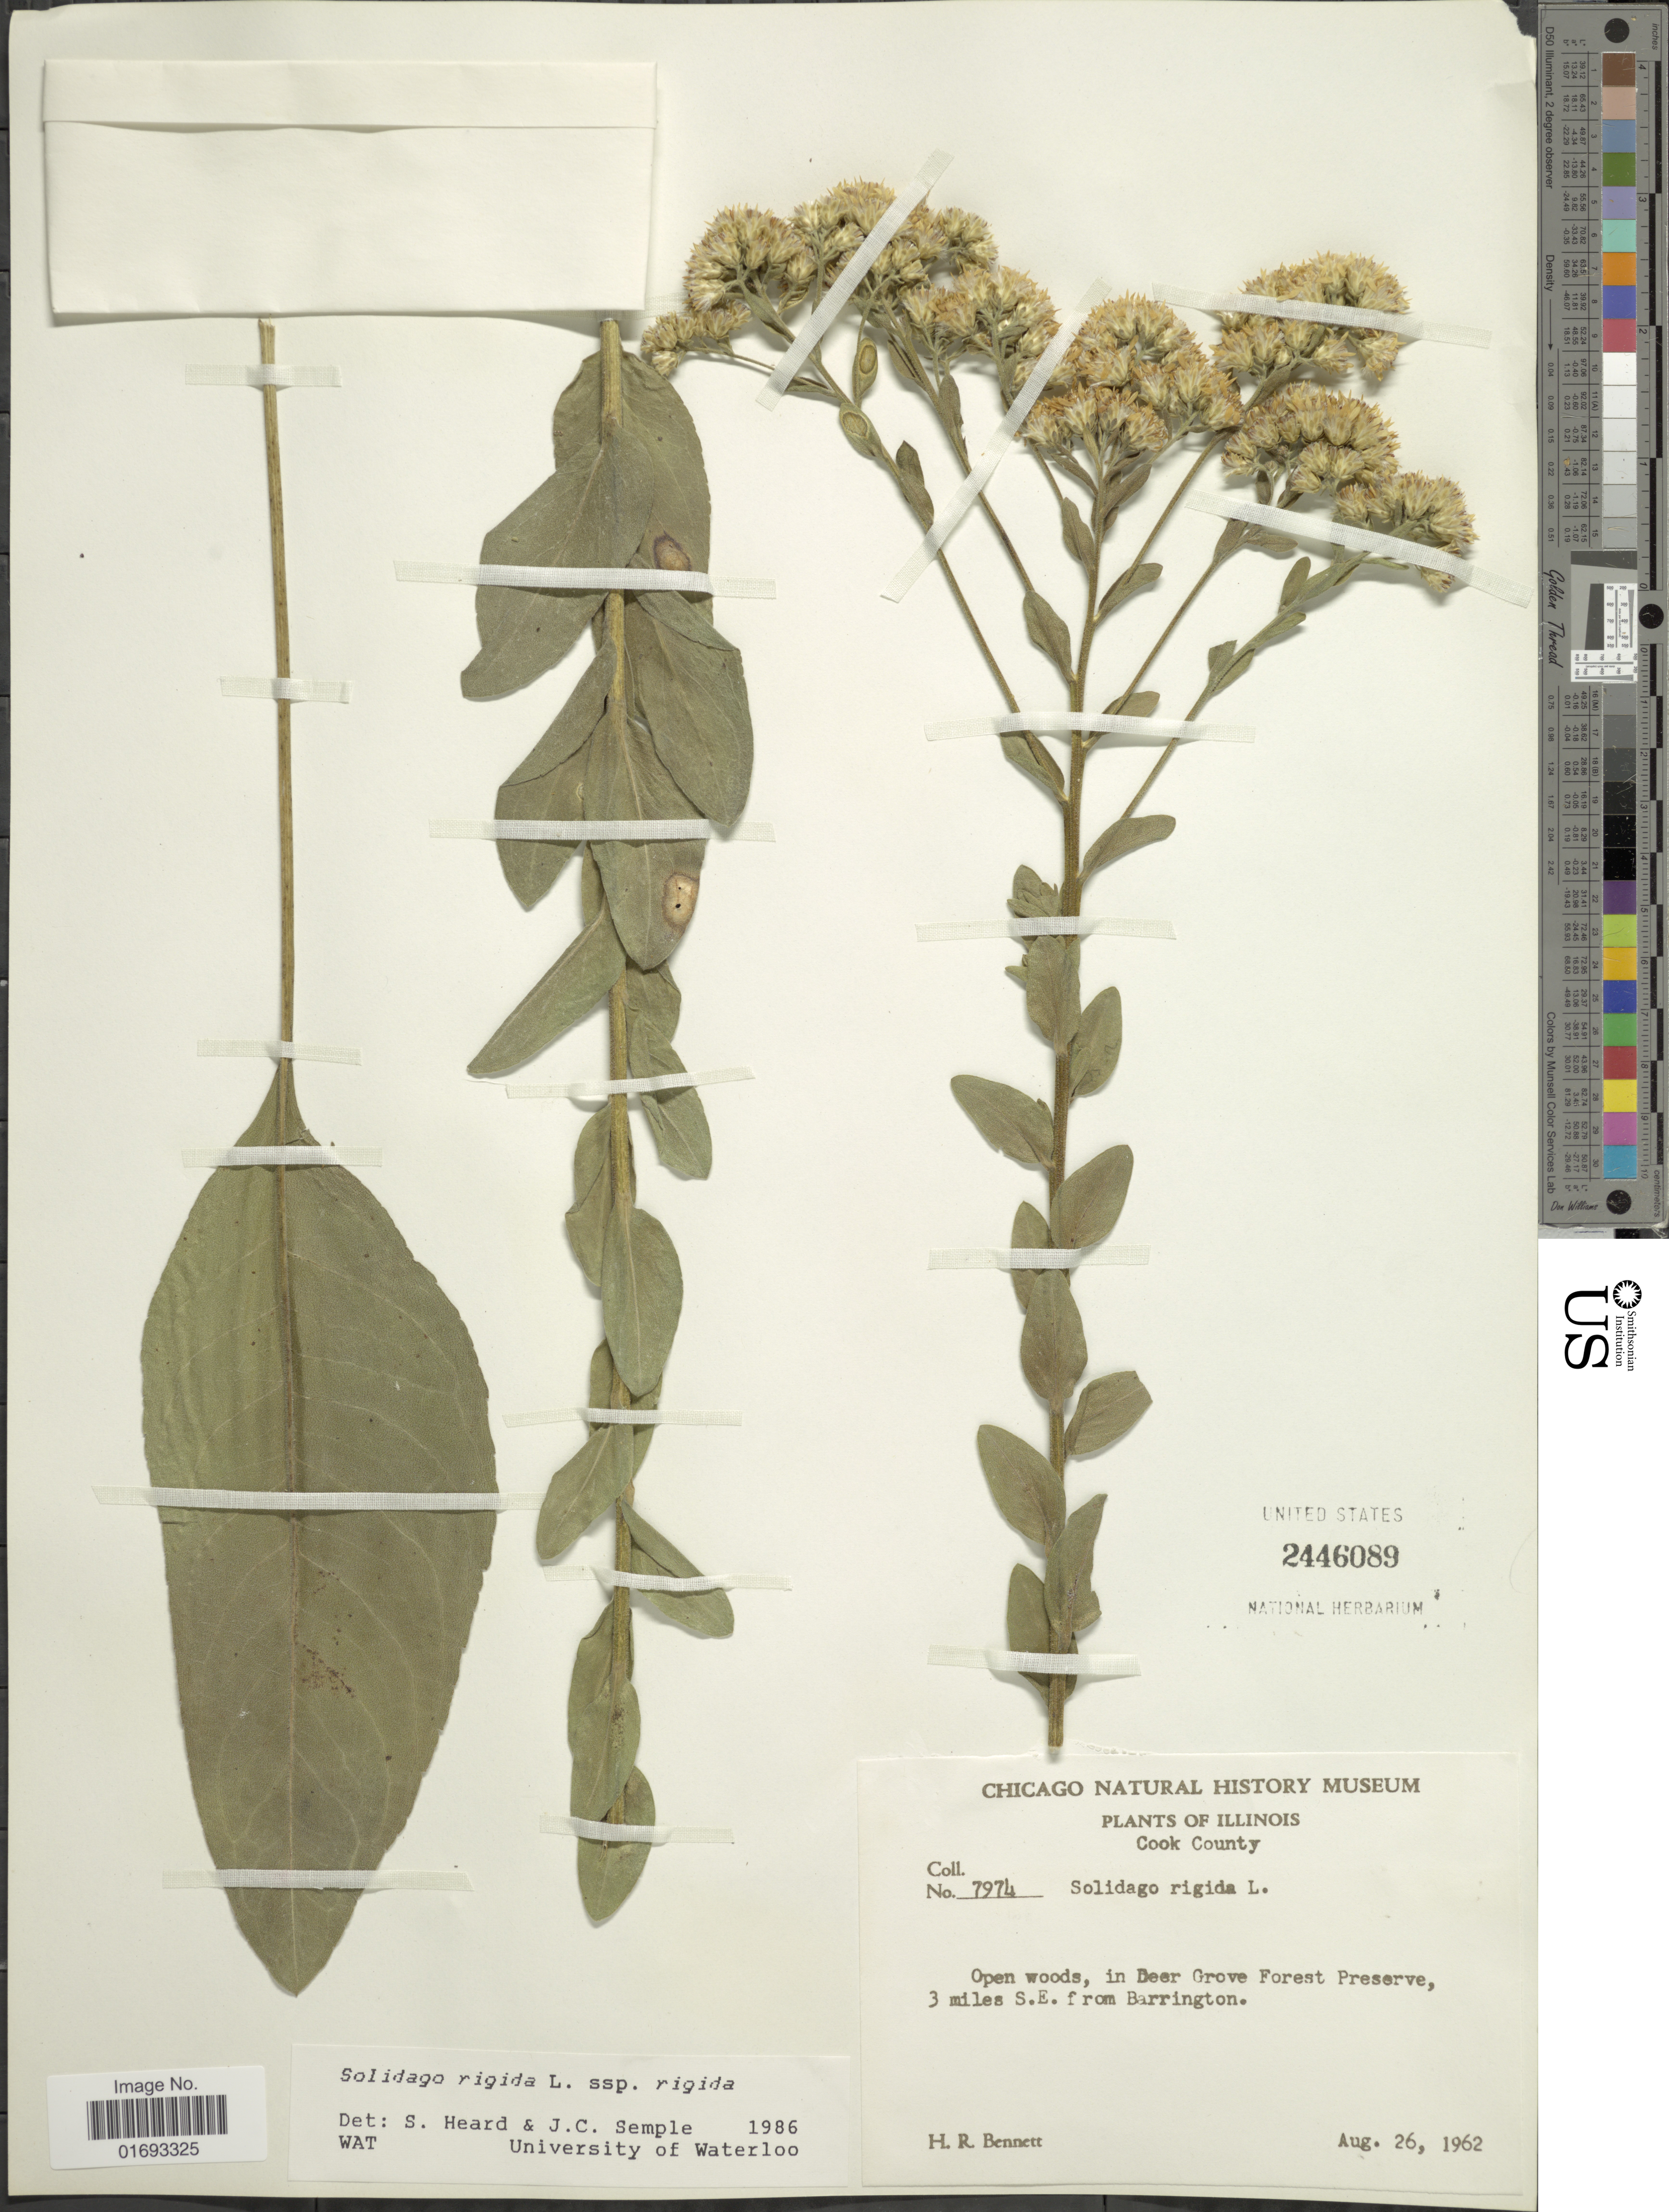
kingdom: Plantae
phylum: Tracheophyta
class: Magnoliopsida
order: Asterales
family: Asteraceae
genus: Oligoneuron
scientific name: Oligoneuron rigidum var. rigidum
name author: (L.) Small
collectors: H. R. Bennett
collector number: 7974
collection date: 1962-08-26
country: United States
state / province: Illinois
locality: Cook County, open woods in deer Grove Forest Preserve, 3 miles S.E. from Barrington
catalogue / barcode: US 2446089